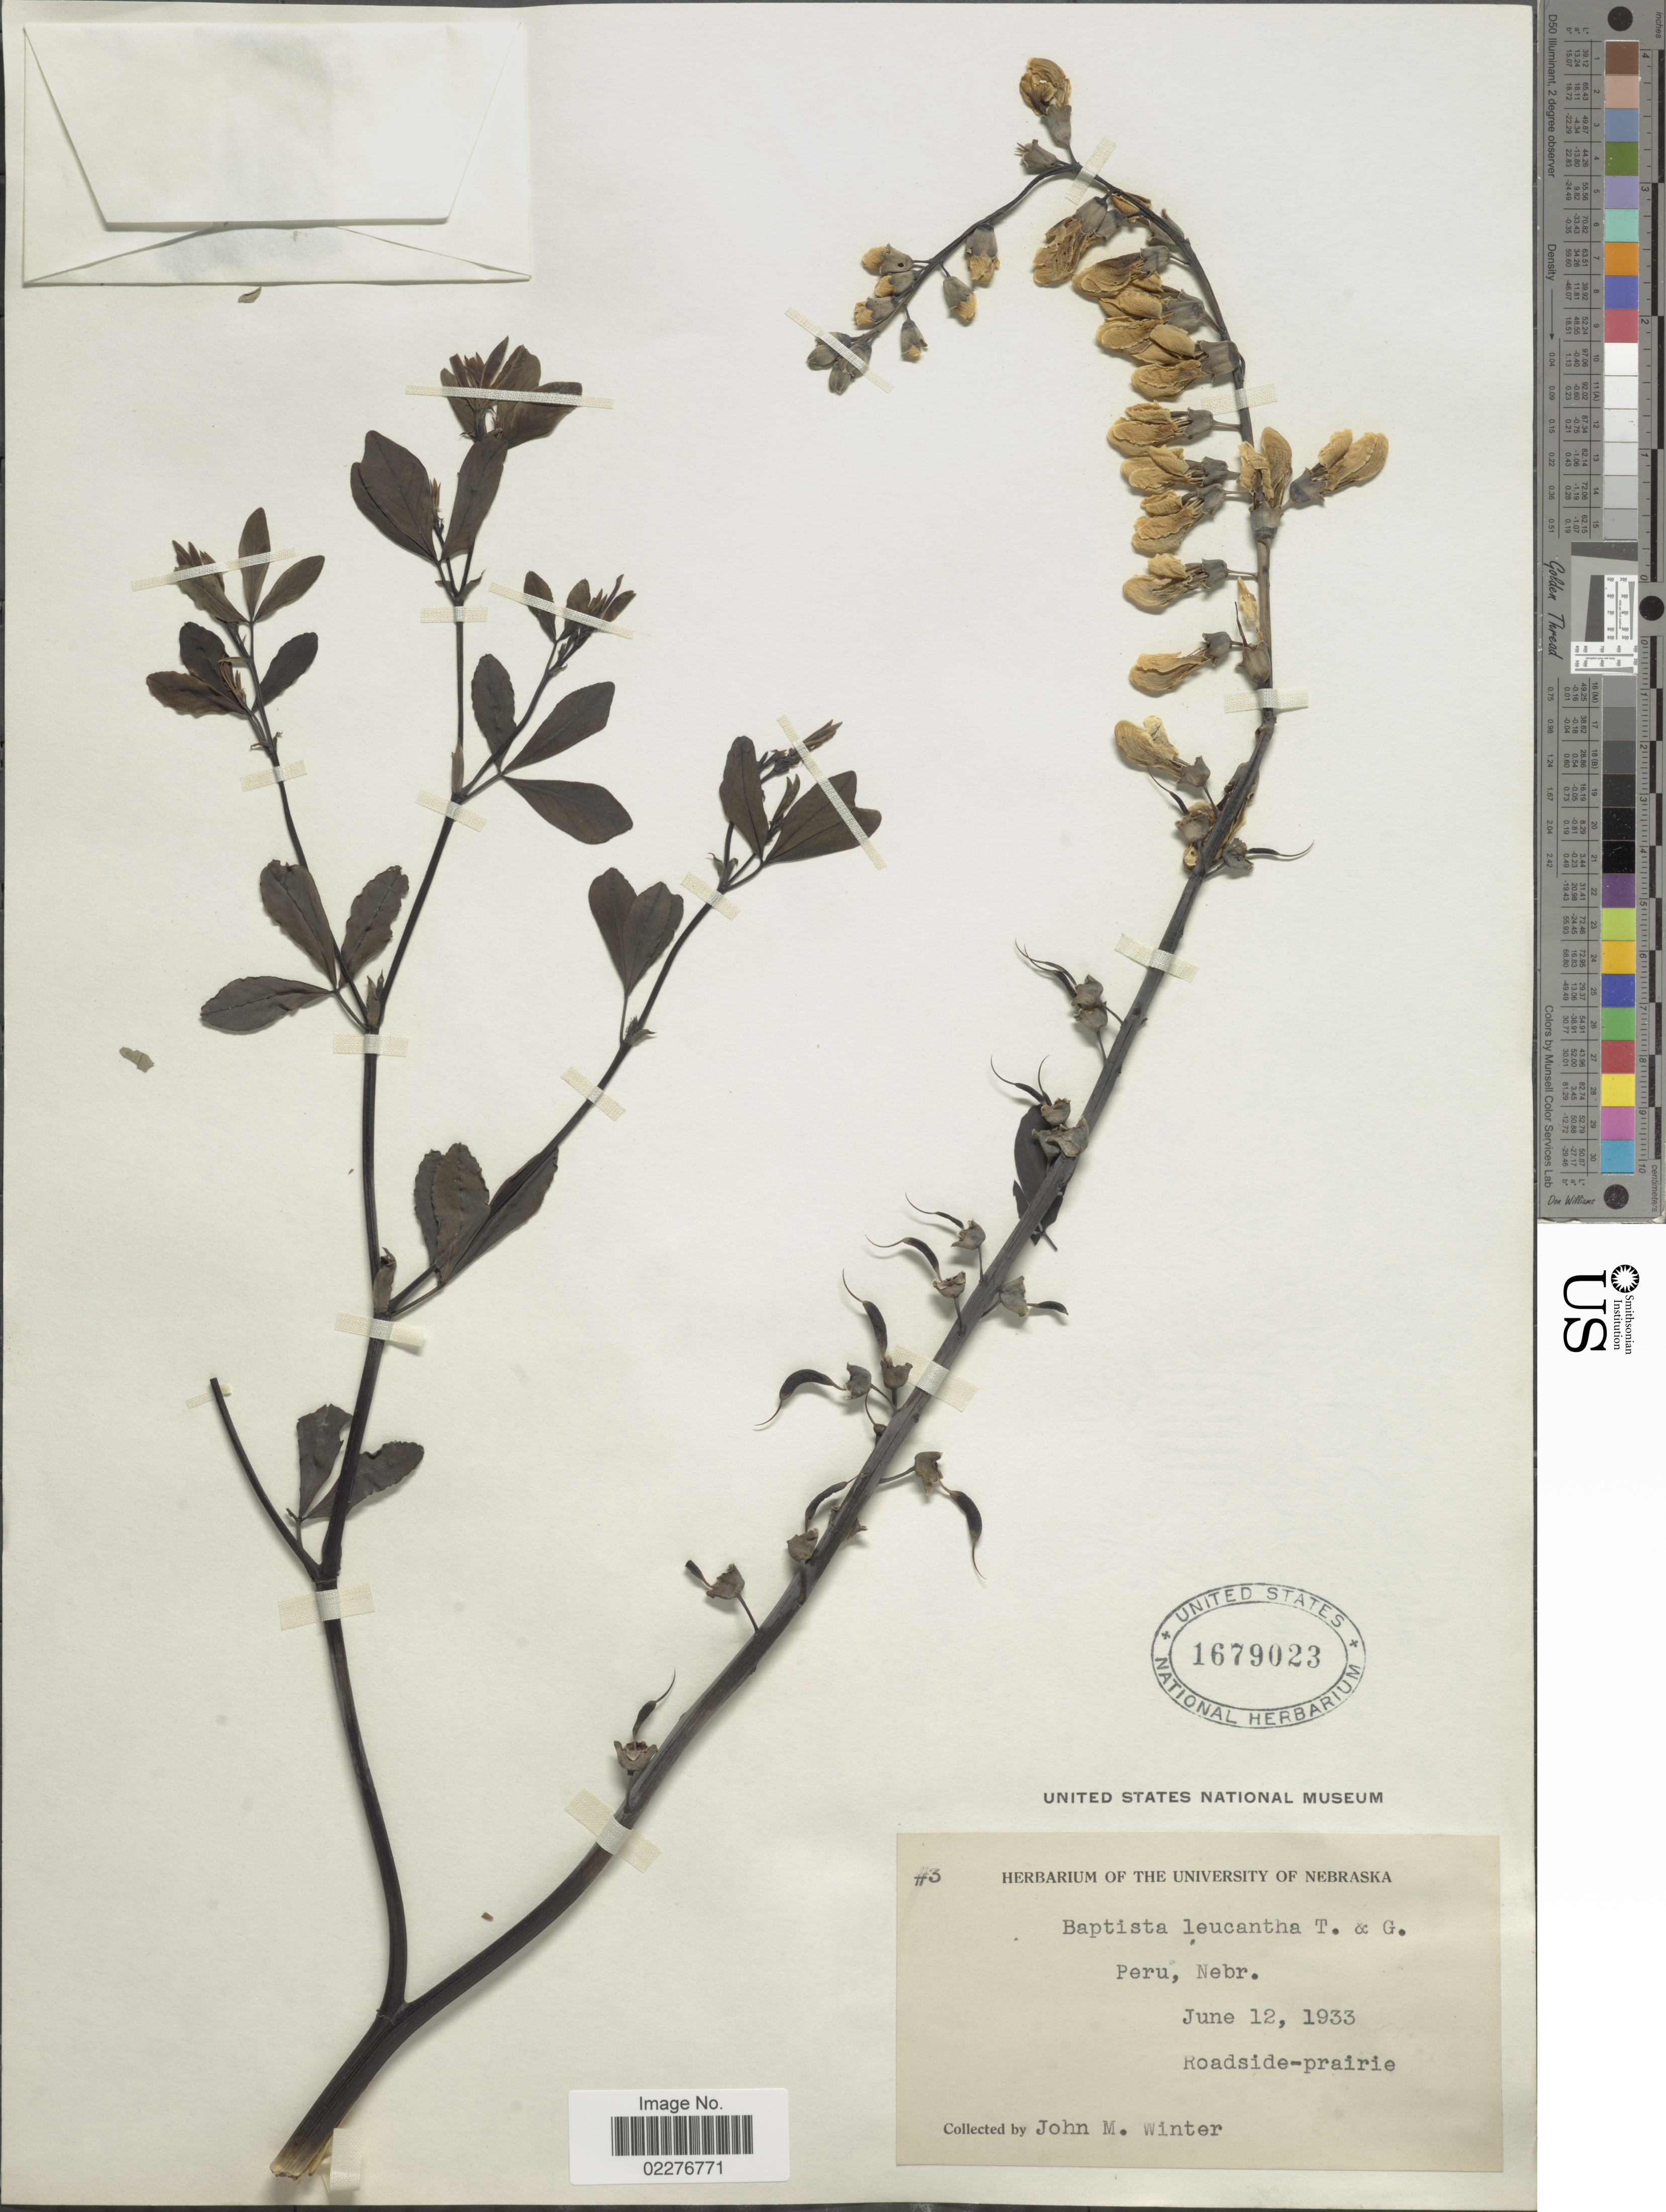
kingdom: Plantae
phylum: Tracheophyta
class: Magnoliopsida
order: Fabales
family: Fabaceae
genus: Baptisia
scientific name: Baptisia leucantha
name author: Torr. & A. Gray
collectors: J. M. Winter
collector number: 3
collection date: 1933-06-12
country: United States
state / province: Nebraska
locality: Peru, Roadside-prairie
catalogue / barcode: US 1679023